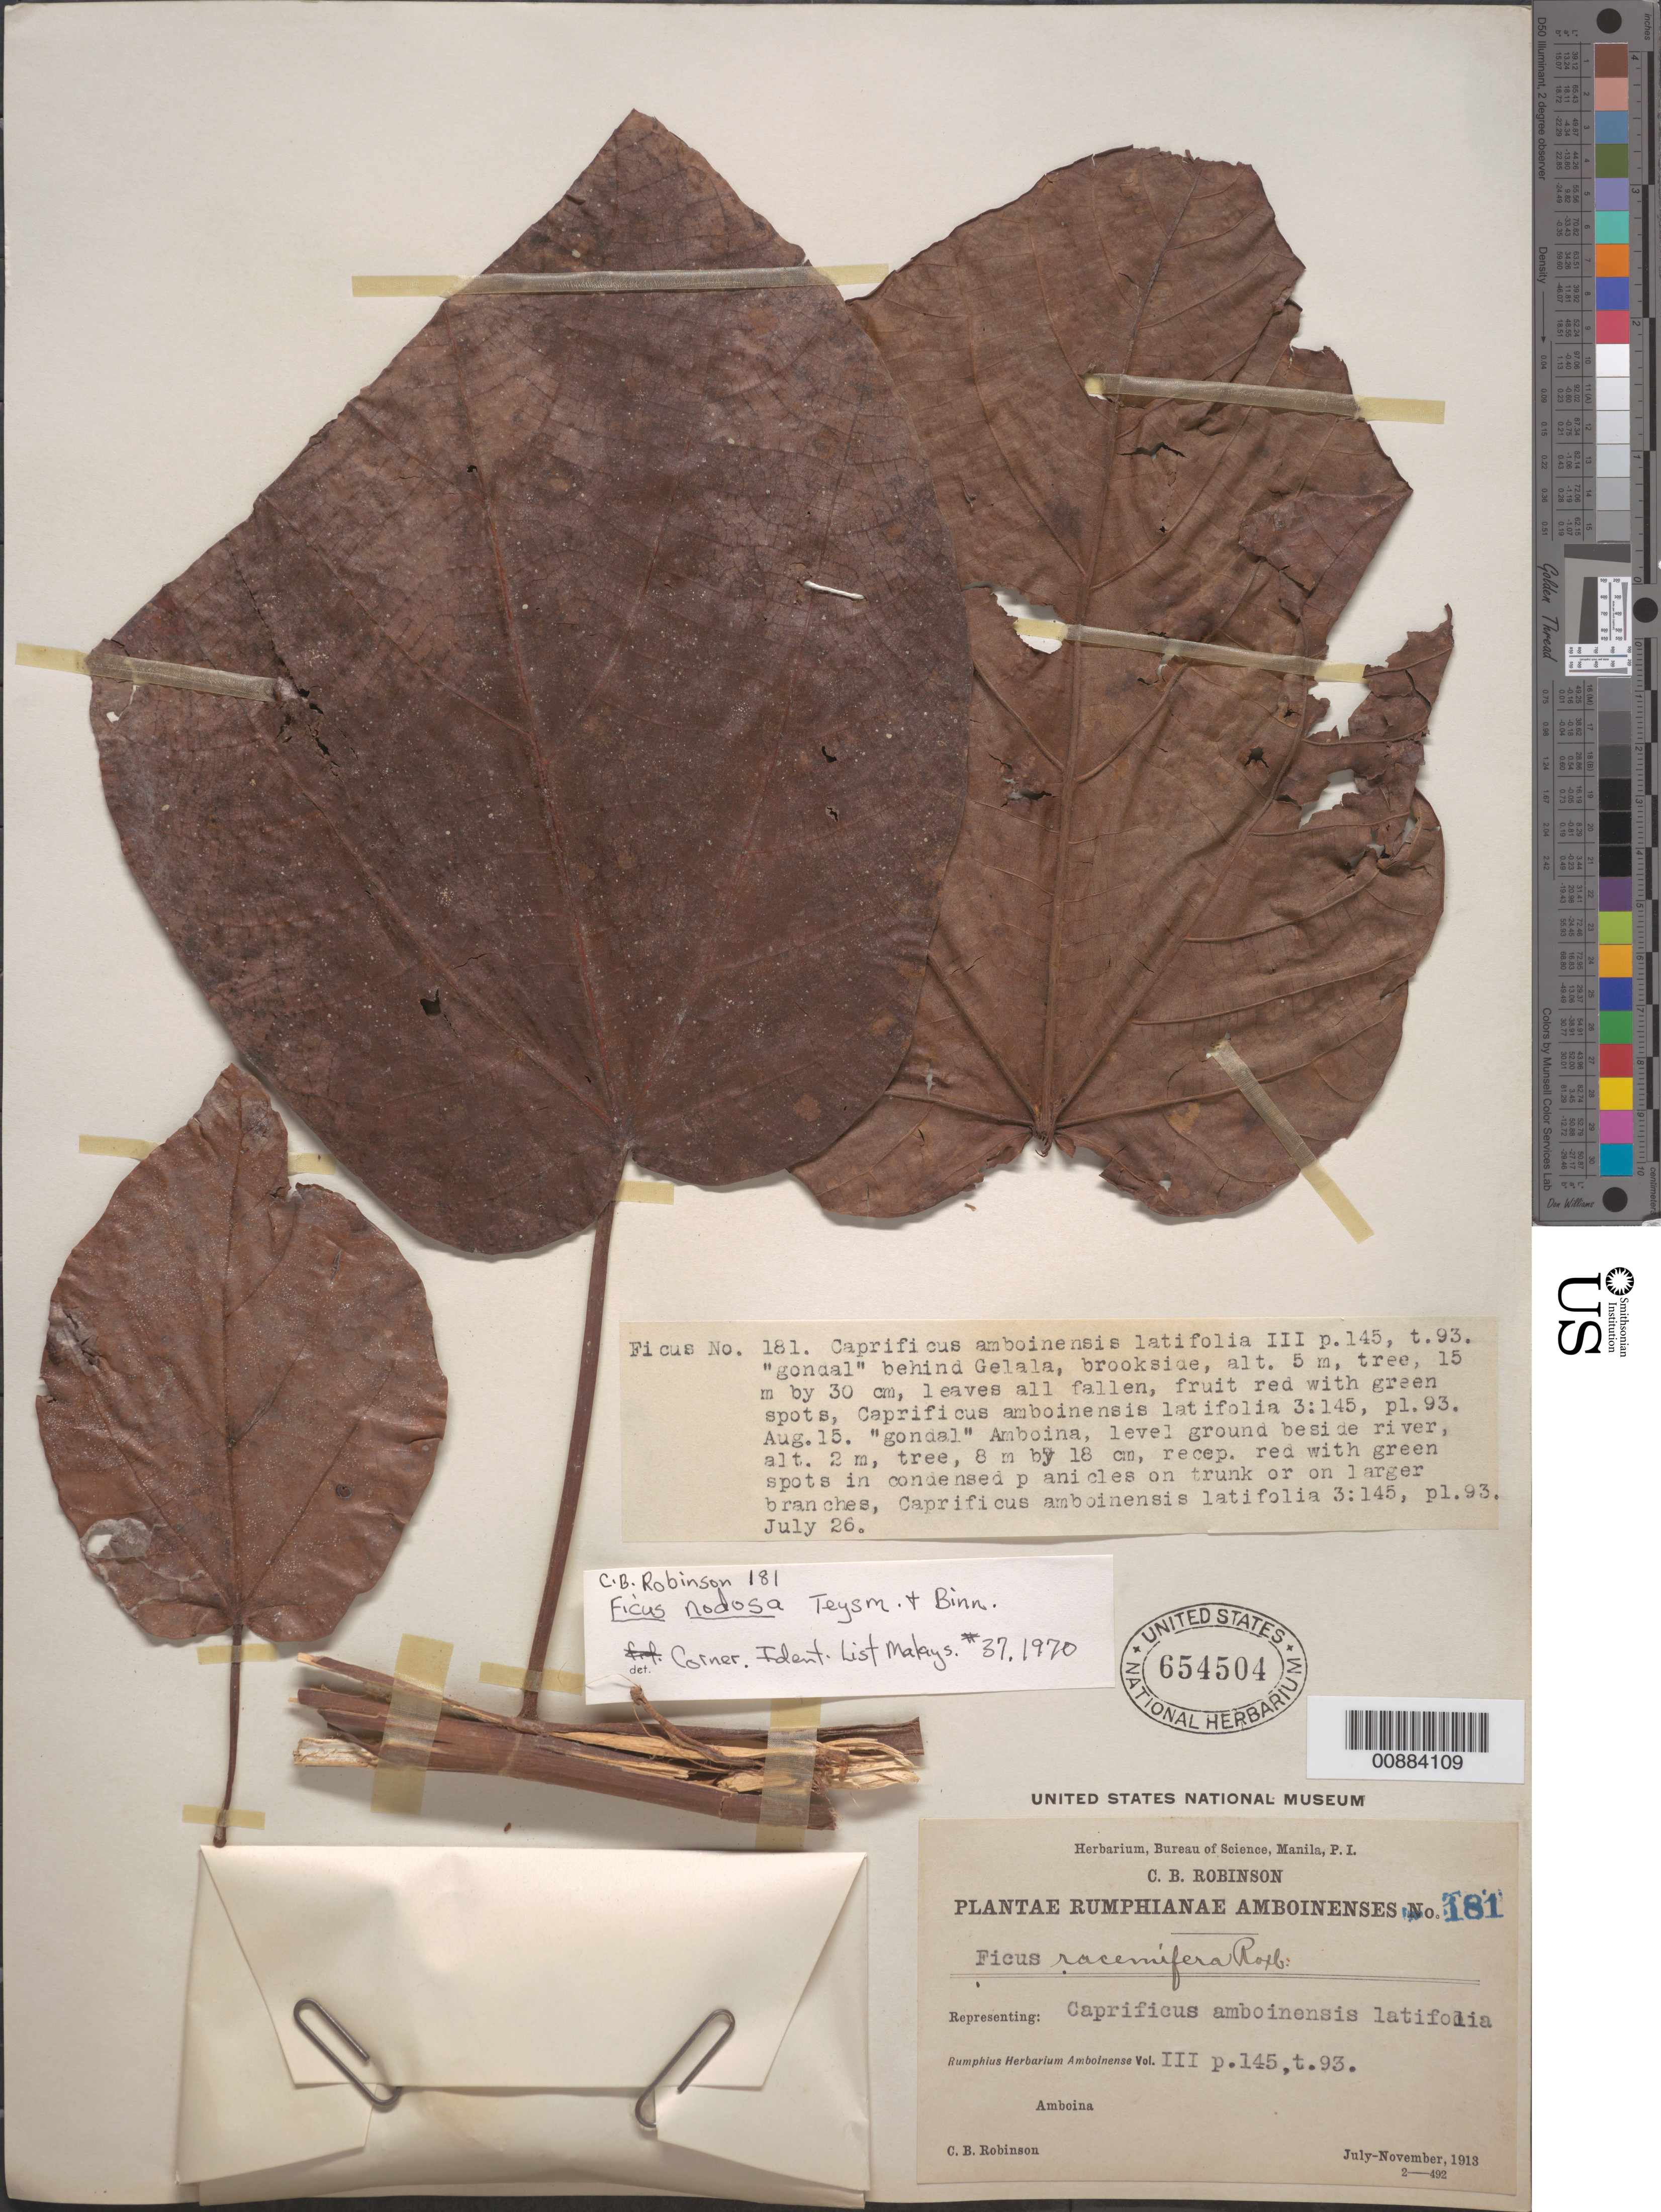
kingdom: Plantae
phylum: Tracheophyta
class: Magnoliopsida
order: Rosales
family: Moraceae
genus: Ficus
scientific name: Ficus nodosa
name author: Teijsm. & Binn.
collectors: C. Robinson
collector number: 181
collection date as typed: Jul 1913 to Nov 1913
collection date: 1913-07/1913-11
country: Indonesia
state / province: Maluku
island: Amboina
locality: Ambiona; behind Gelala, brookside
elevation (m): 5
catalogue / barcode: US 654504